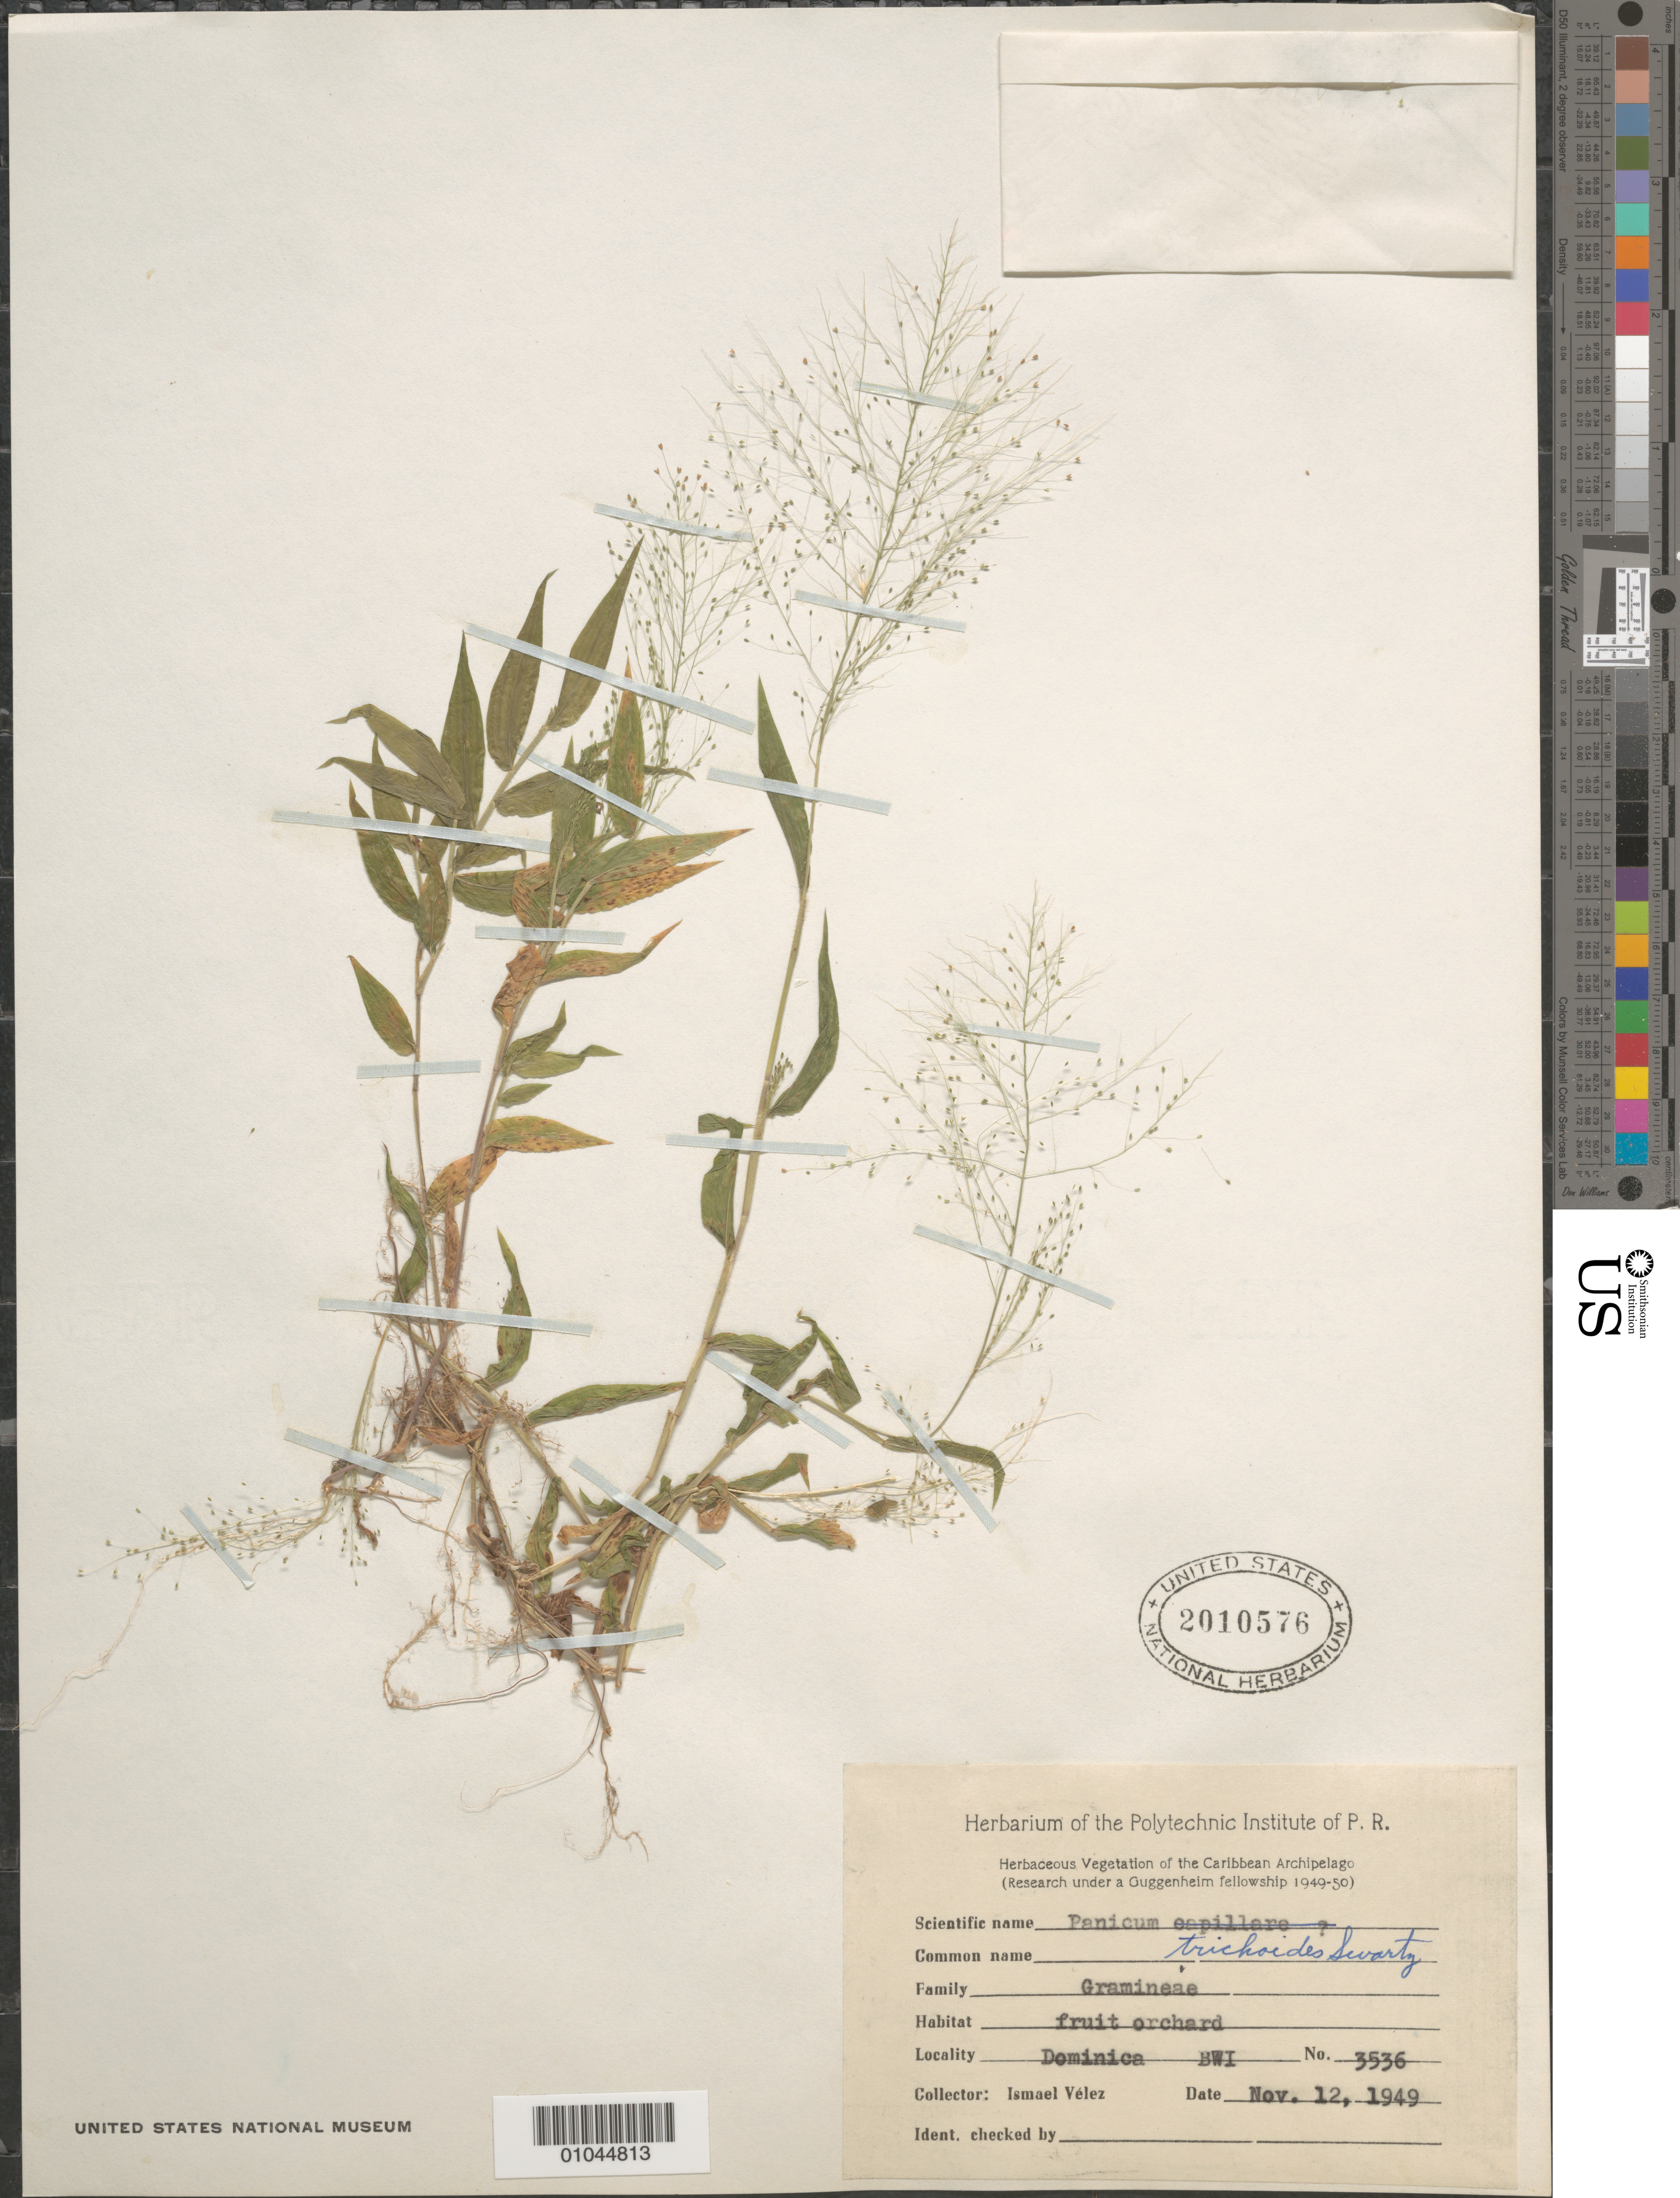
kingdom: Plantae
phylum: Tracheophyta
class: Liliopsida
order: Poales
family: Poaceae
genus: Panicum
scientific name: Panicum trichoides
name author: Sw.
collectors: I. Velez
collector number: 3536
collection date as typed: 12 Nov 1949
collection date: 1949-11-12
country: Dominica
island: Dominica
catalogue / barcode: US 2010576